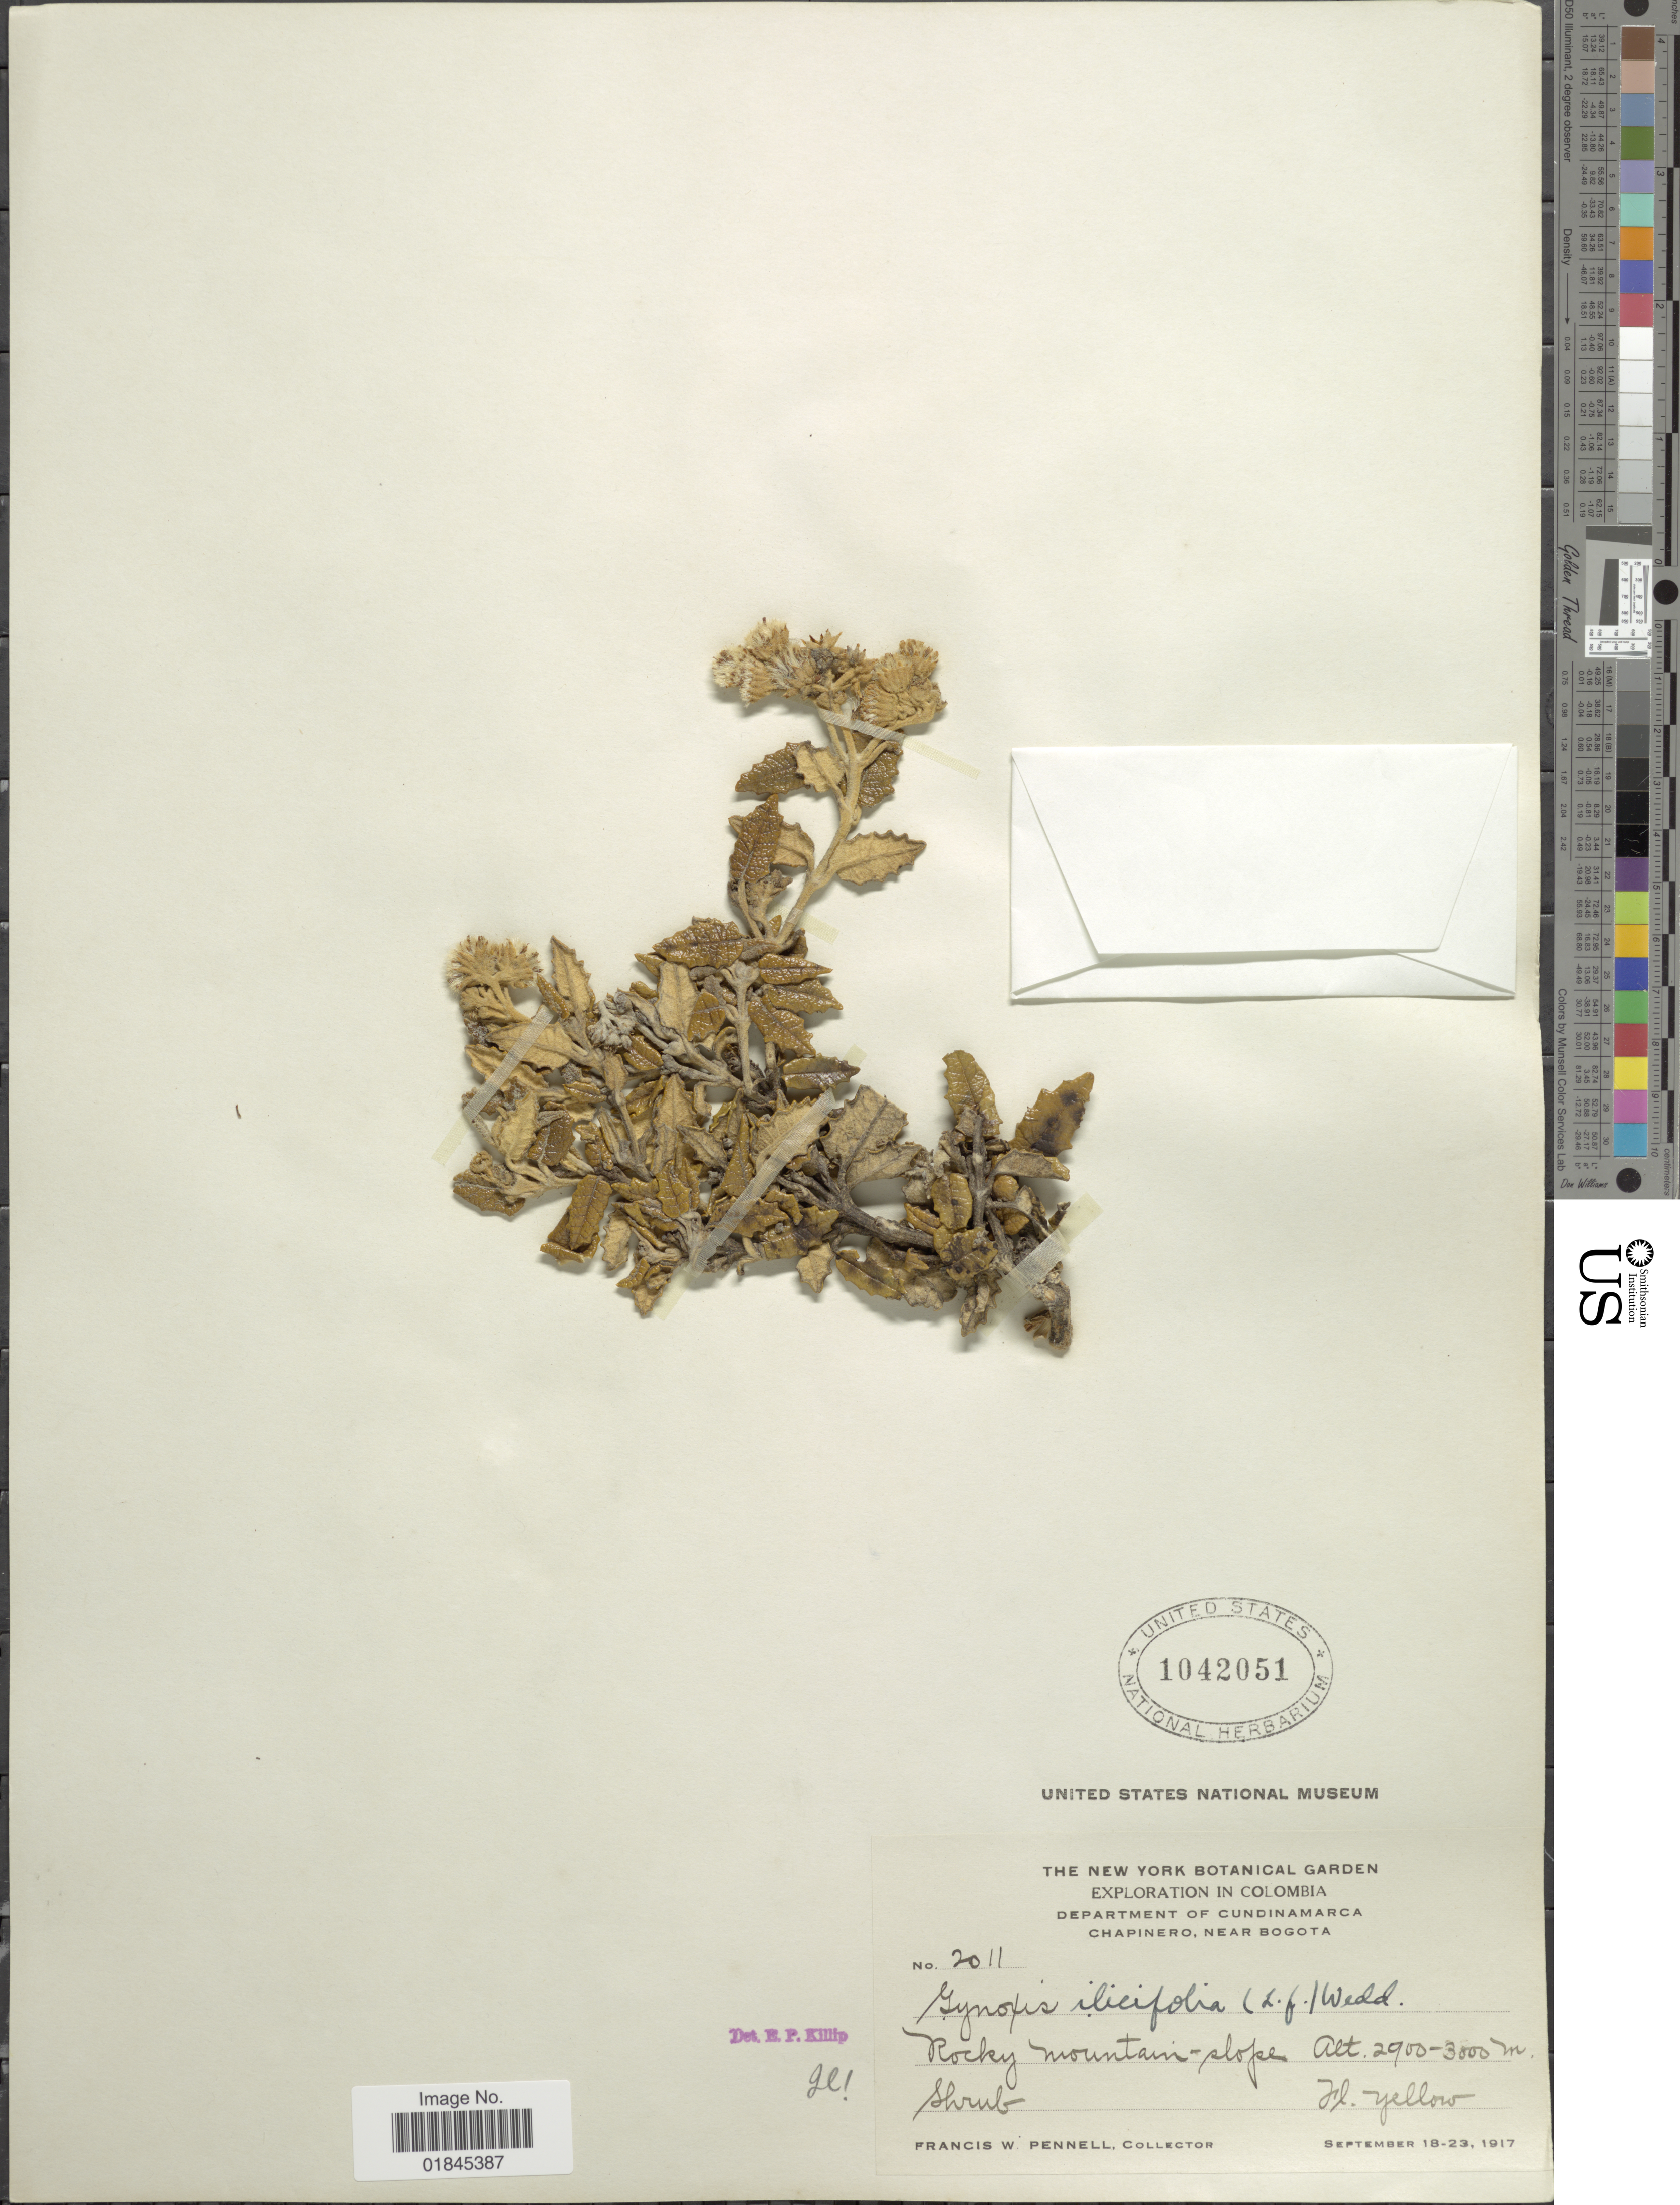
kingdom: Plantae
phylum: Tracheophyta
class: Magnoliopsida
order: Asterales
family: Asteraceae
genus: Pentacalia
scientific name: Pentacalia ilicifolia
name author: (L. f.) Cuatrec. & H. Rob.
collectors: F. W. Pennell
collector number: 2011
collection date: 1917-09-18/1917-09-23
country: Colombia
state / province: Cundinamarca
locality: Department of Cundinamarca. Chapinero, near Bogota. Rocky mountain-slopes.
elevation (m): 2900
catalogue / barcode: US 1042051